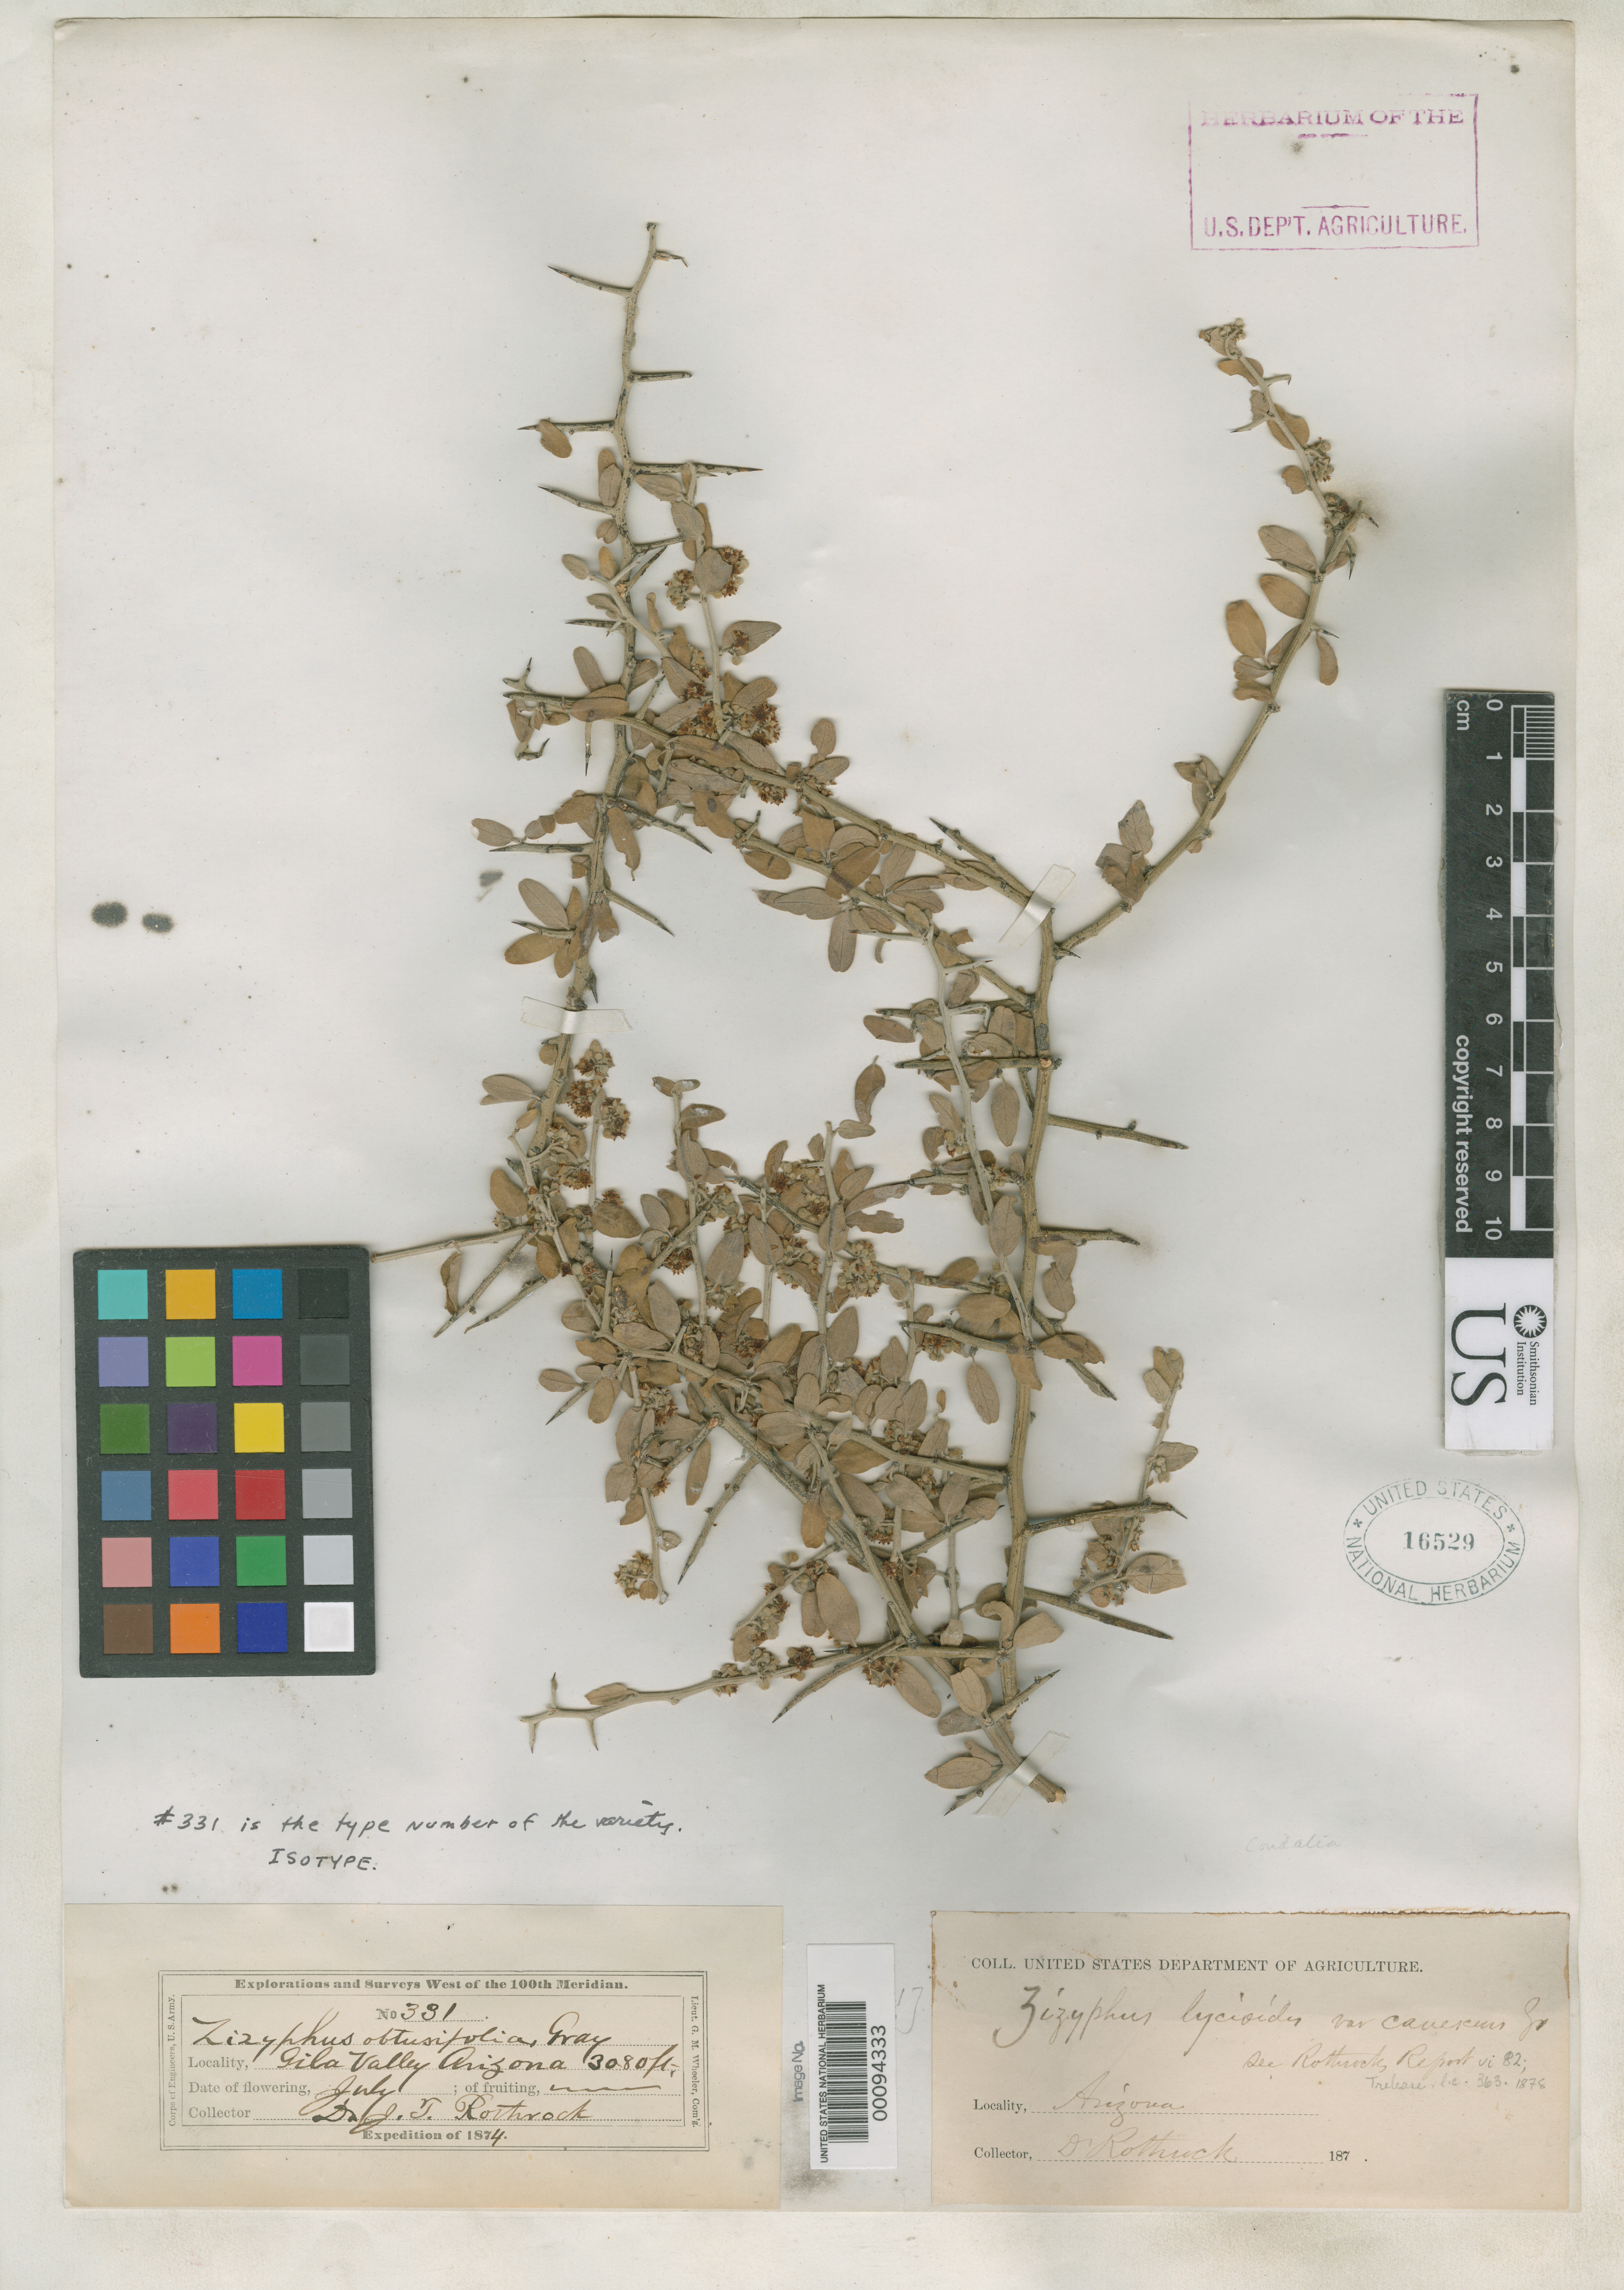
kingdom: Plantae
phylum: Tracheophyta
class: Magnoliopsida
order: Rosales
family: Rhamnaceae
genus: Ziziphus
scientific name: Ziziphus lycioides var. canescens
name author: A. Gray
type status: Isotype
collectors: J. T. Rothrock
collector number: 331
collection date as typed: Jul 1874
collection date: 1874-07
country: United States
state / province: Arizona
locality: Gila River Valley; alt. 3080 ft.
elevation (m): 939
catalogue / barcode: US 16529